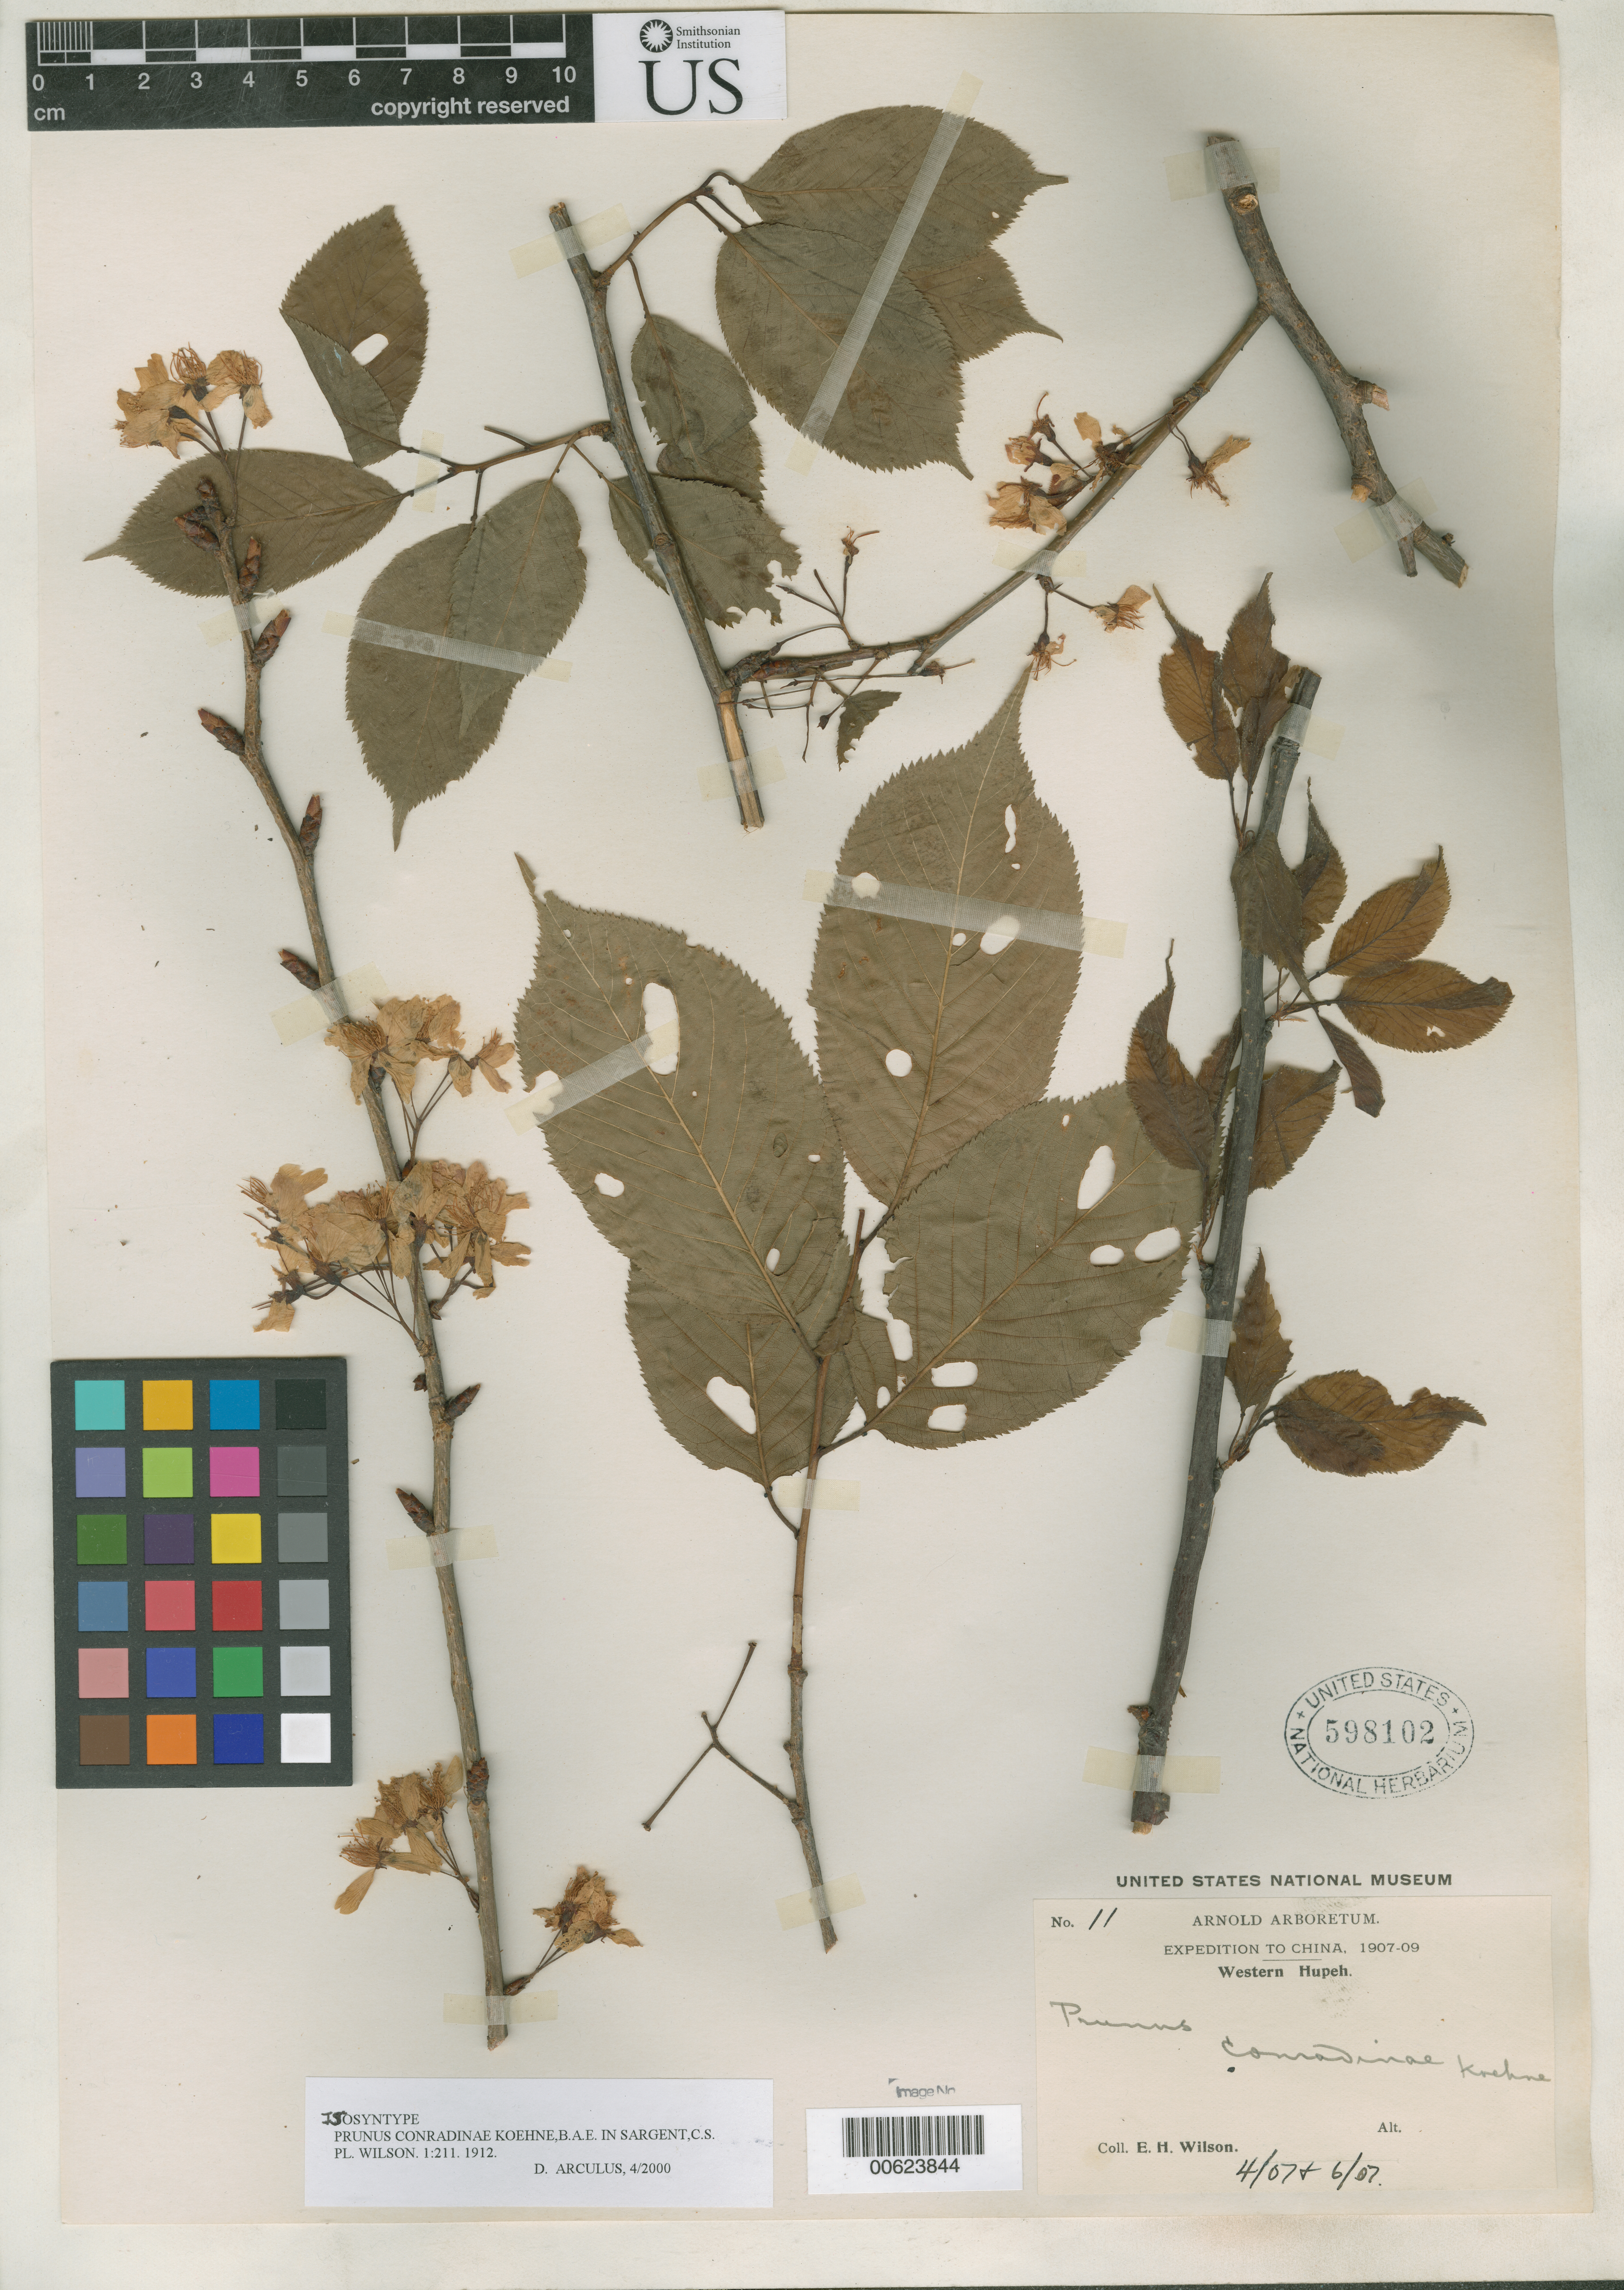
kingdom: Plantae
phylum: Tracheophyta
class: Magnoliopsida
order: Rosales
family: Rosaceae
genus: Prunus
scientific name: Prunus conradinae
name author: Koehne in Sarg.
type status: Isosyntype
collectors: E. H. Wilson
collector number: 11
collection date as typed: Apr 1907 and -- Jun 1907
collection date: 1907-04,1907-06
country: China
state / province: Hubei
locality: Western Hupeh.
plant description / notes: One additional syntype (Wilson 3) mounted with isotype of Prunus malifolia and filed under that name.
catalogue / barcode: US 598102